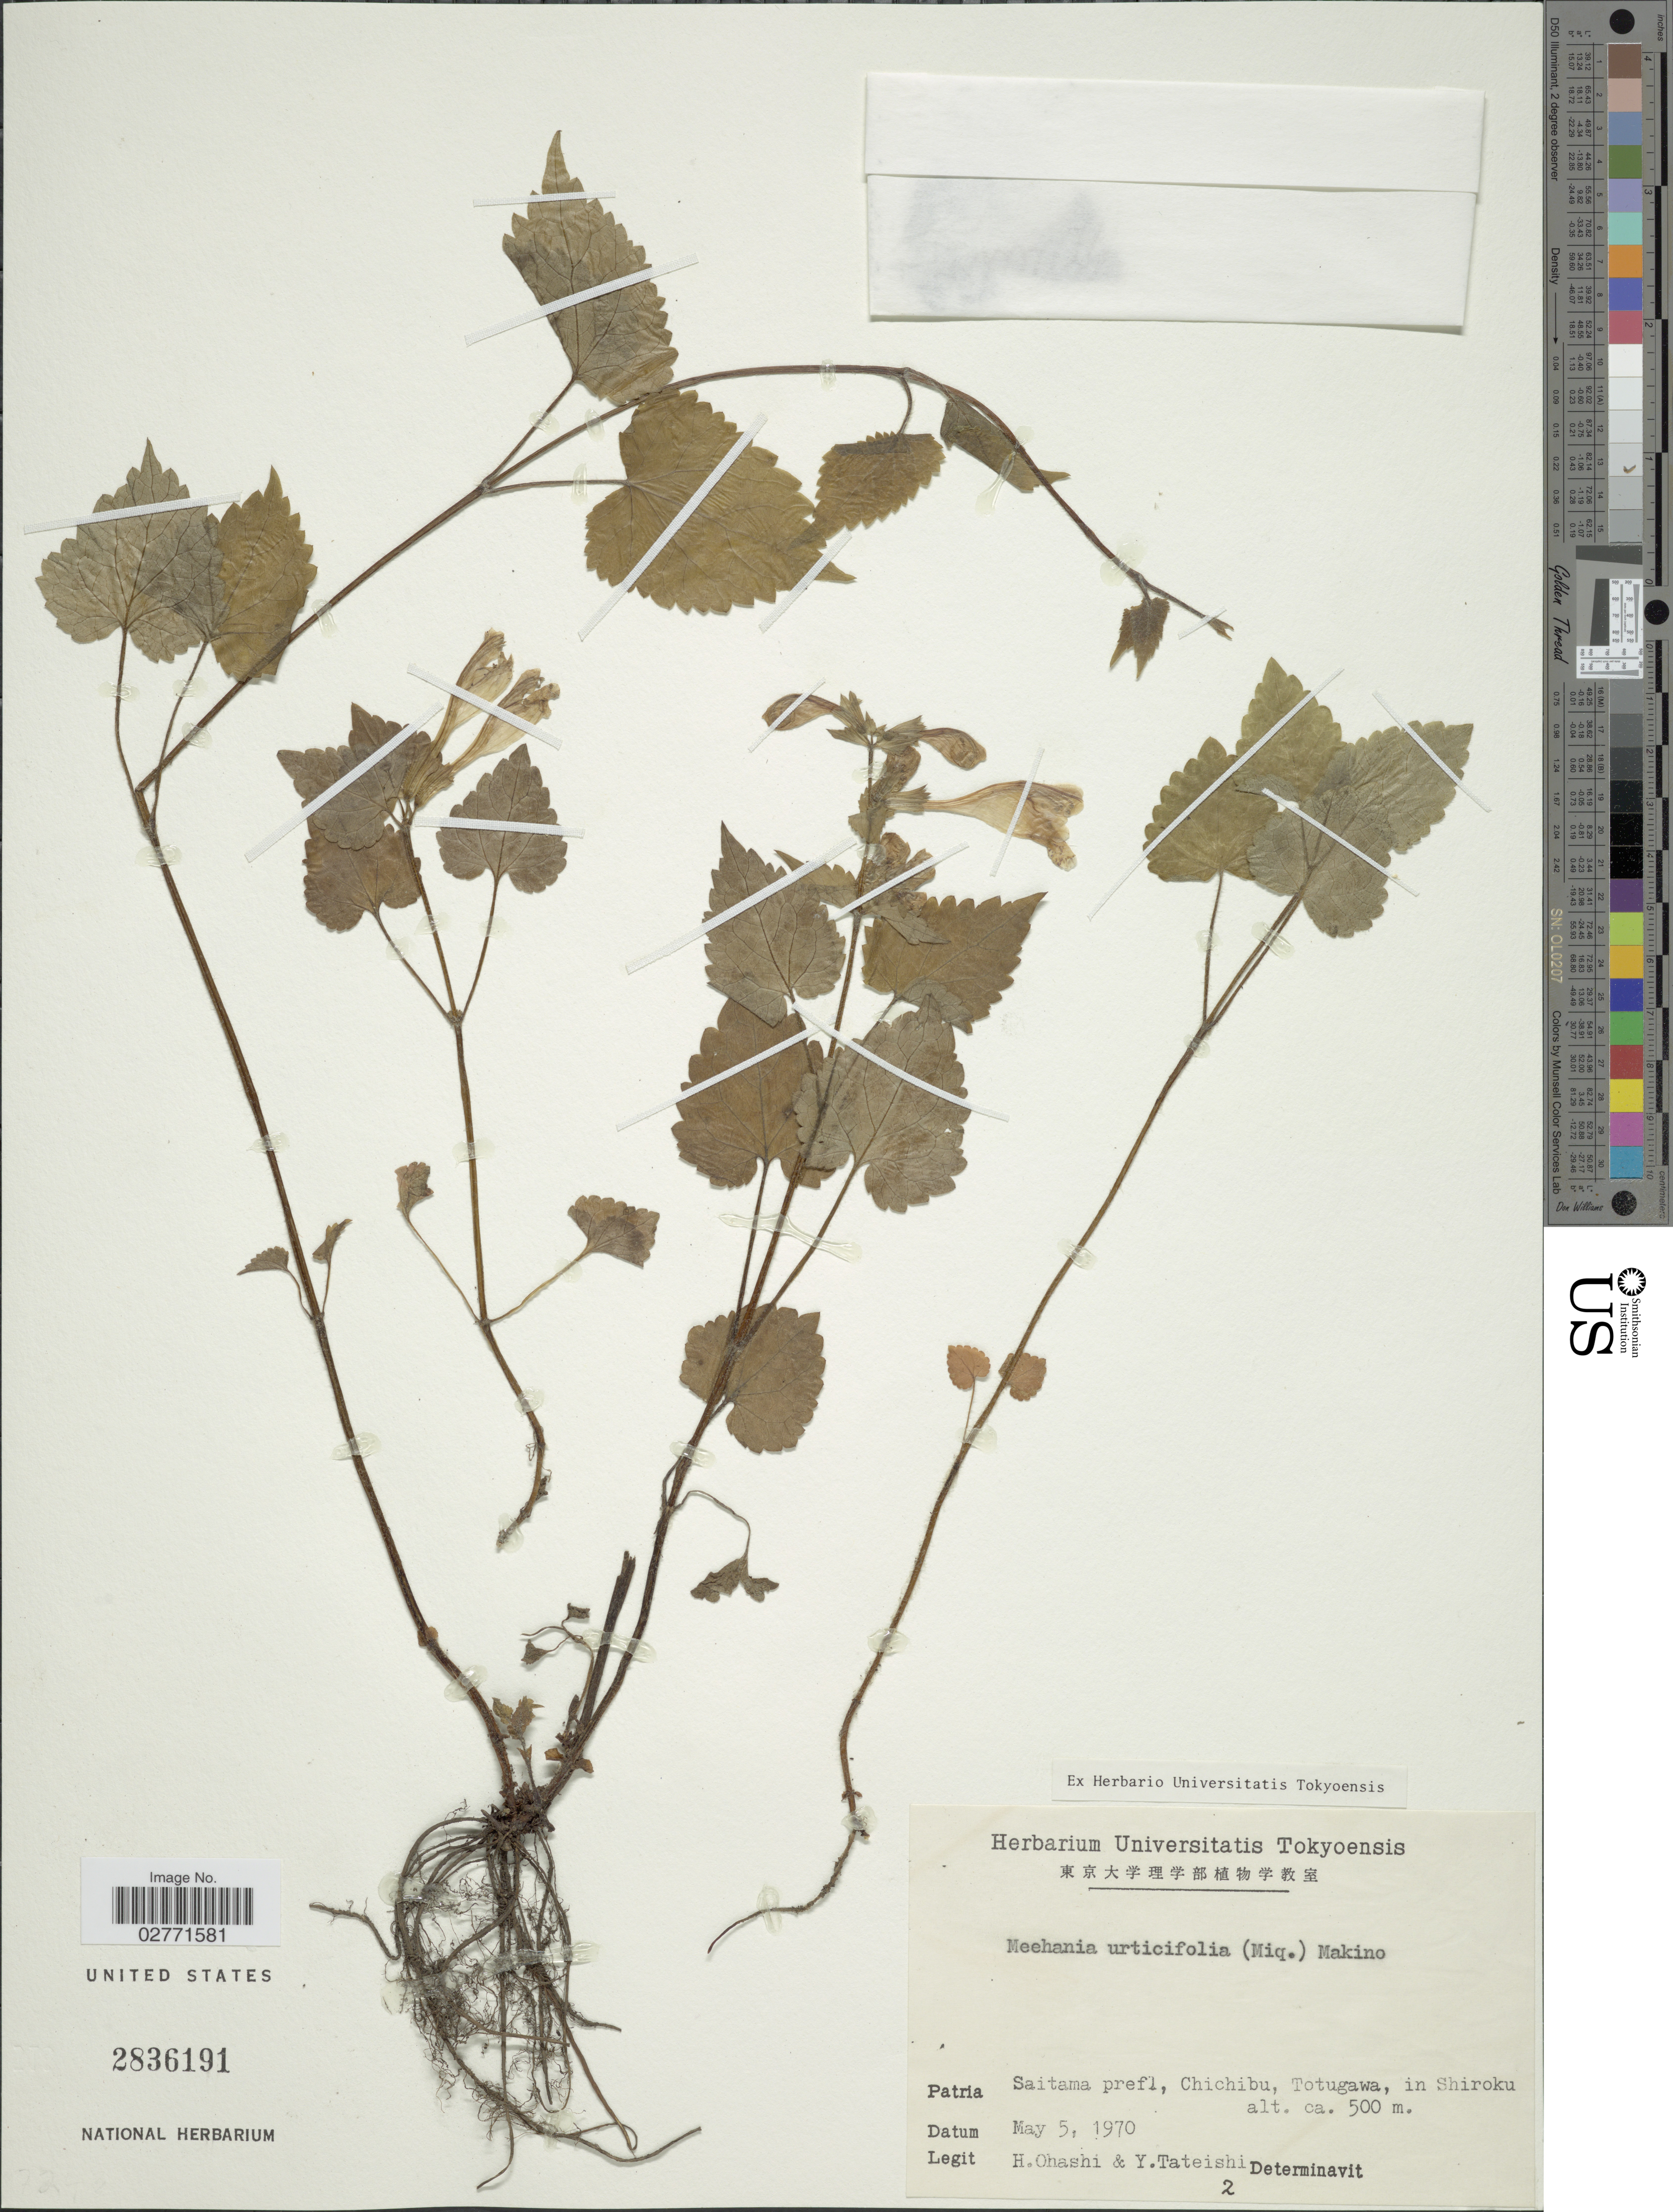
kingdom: Plantae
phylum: Tracheophyta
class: Magnoliopsida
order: Lamiales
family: Lamiaceae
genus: Meehania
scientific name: Meehania urticifolia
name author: (Miq.) Makino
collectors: H. Ohashi & Y. Tateishi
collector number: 2?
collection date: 1970-05-05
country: Japan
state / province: Saitama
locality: Saitama pref., Chichibu, Totugawa, in Shiroku.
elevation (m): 500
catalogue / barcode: US 2836191